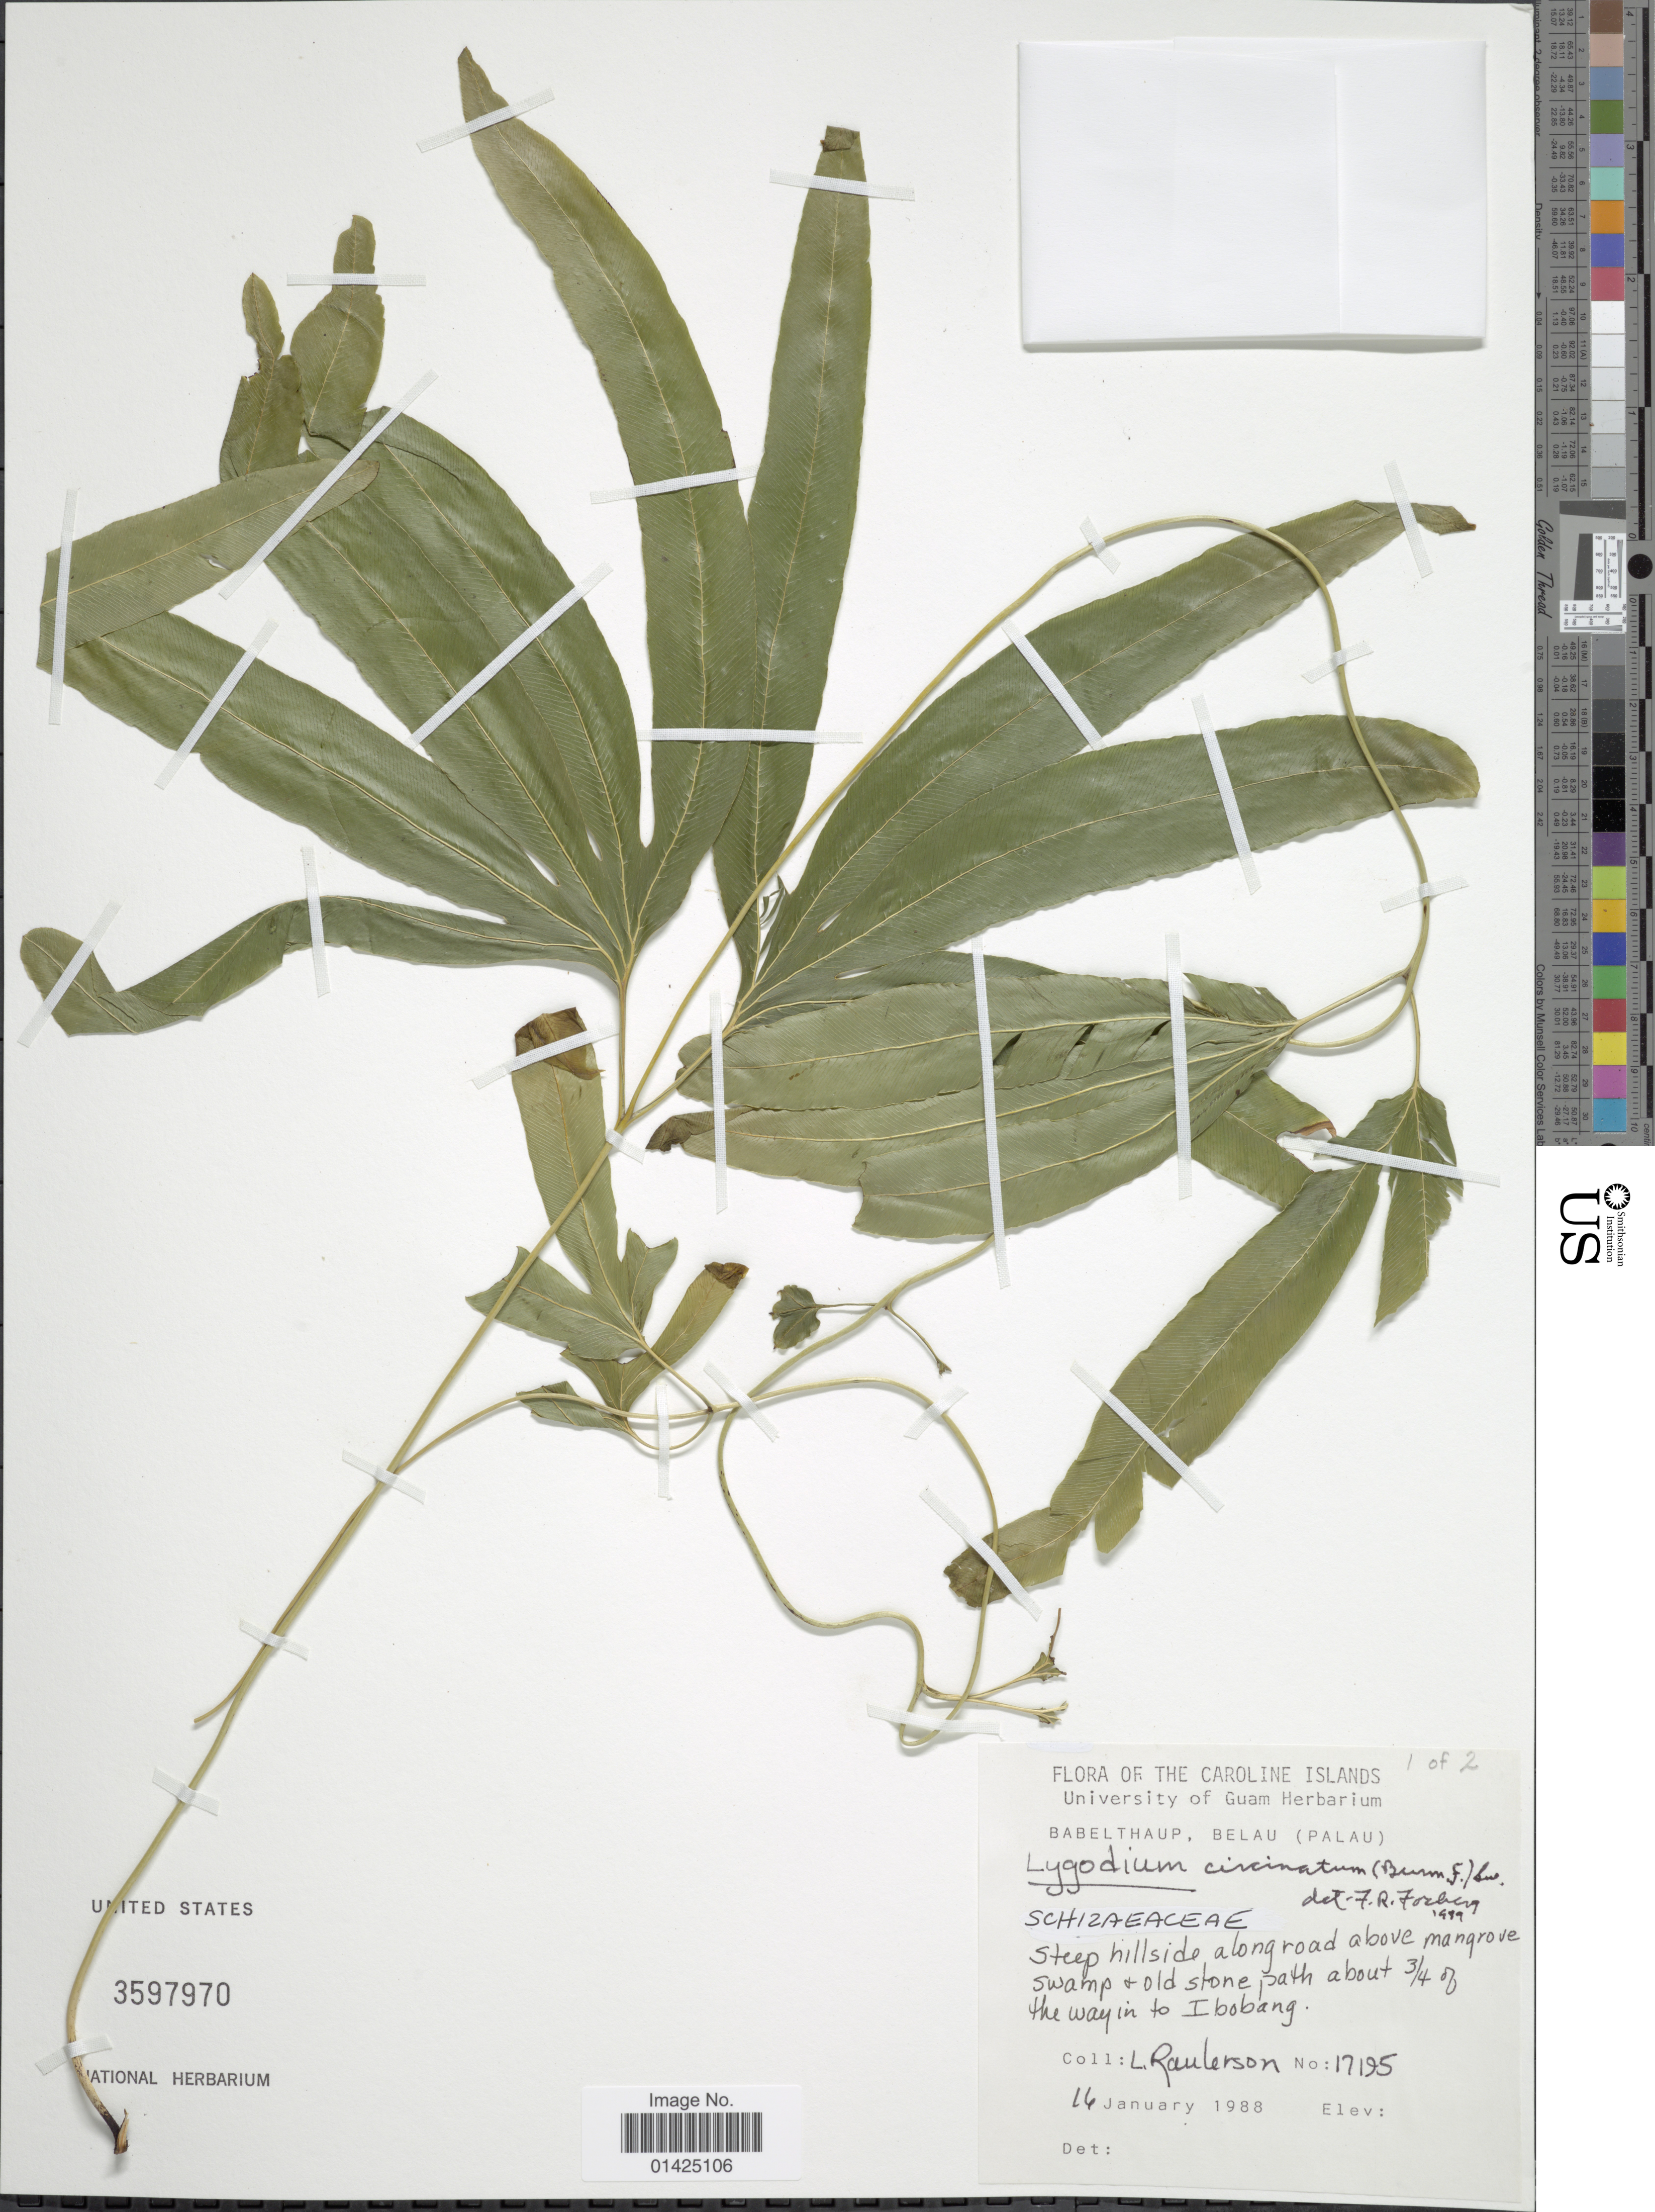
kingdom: Plantae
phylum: Tracheophyta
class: Polypodiopsida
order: Schizaeales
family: Lygodiaceae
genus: Lygodium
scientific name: Lygodium circinnatum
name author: (Burm. f.) Sw.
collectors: L. Raulerson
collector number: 17195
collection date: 1988-01-14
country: Palau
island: Babeldaob [Babelthuap]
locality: Babelthaup, Belau (Paplau), Steep hillside along road above mangrove wamp + old stone path about 3/4 of the way in to Ibobang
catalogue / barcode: US 3597970